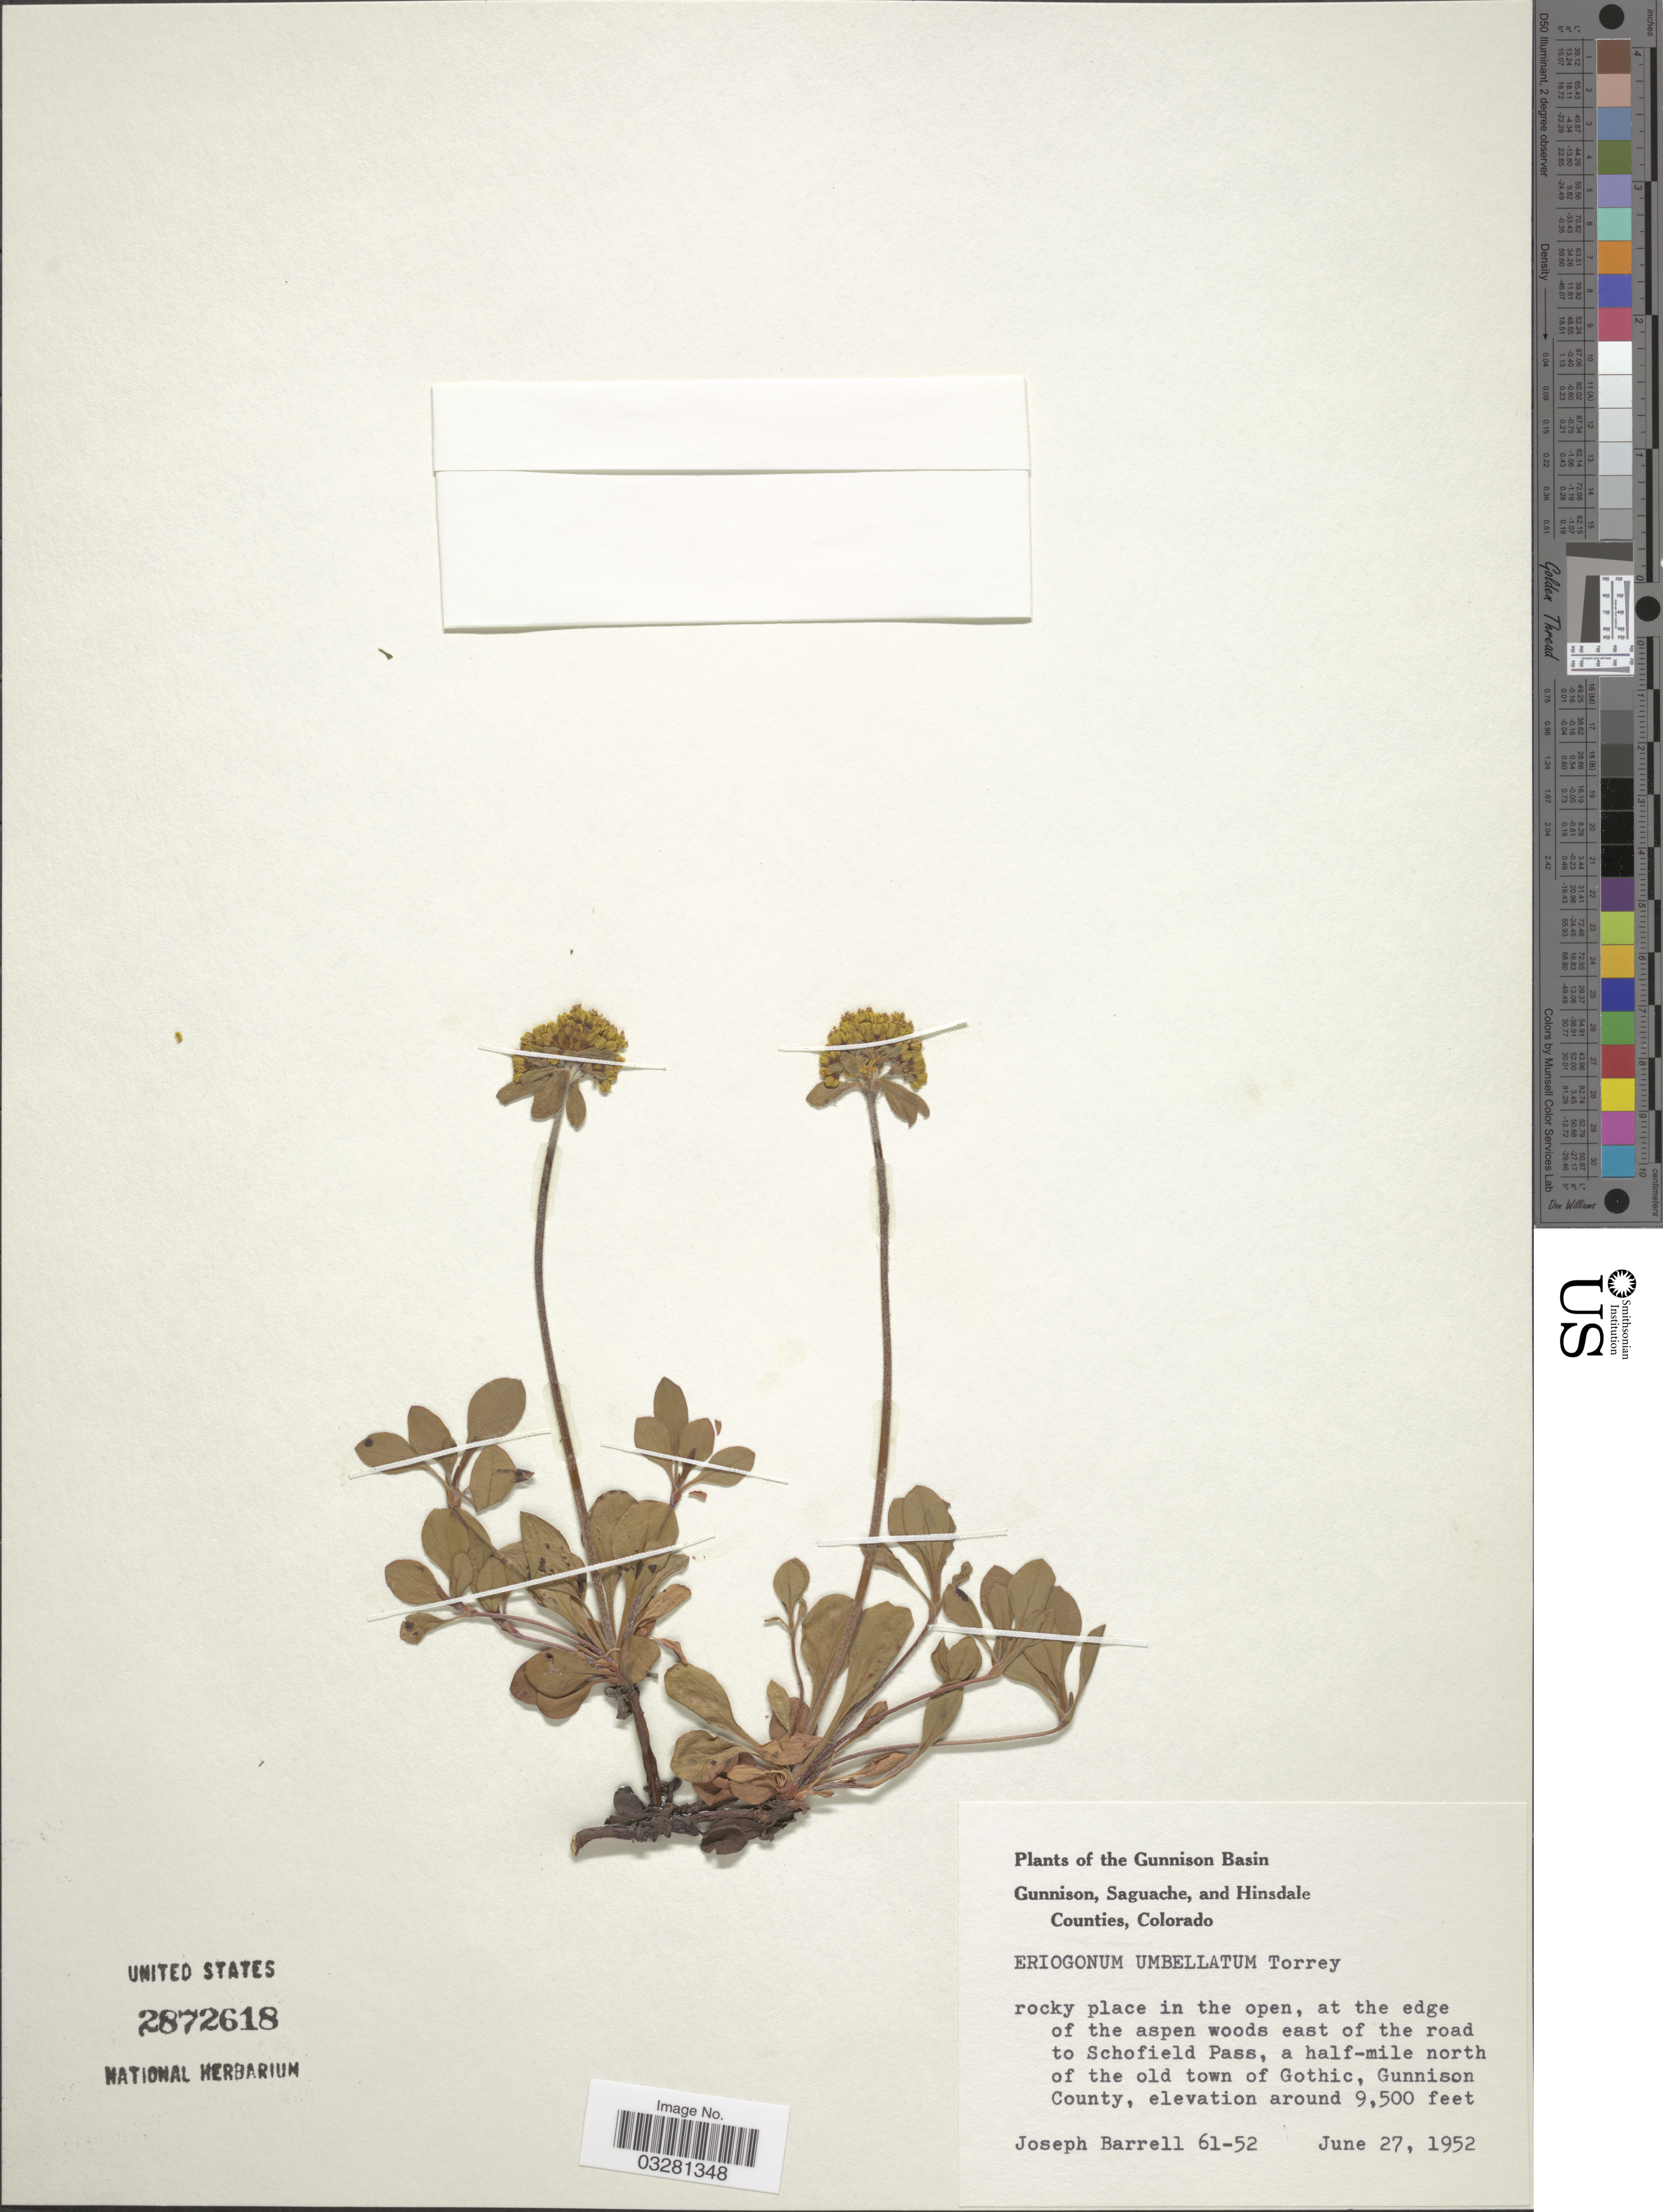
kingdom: Plantae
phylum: Tracheophyta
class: Magnoliopsida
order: Caryophyllales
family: Polygonaceae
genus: Eriogonum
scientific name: Eriogonum umbellatum var. umbellatum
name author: Torr.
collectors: J. Barrell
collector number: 61-52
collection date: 1952-06-27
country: United States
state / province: Colorado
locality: The Gunnison Basin. East of the road to Schofield Pass, a half-mile north of the old town of Gothic, Gunnison County.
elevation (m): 2896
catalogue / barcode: US 2872618